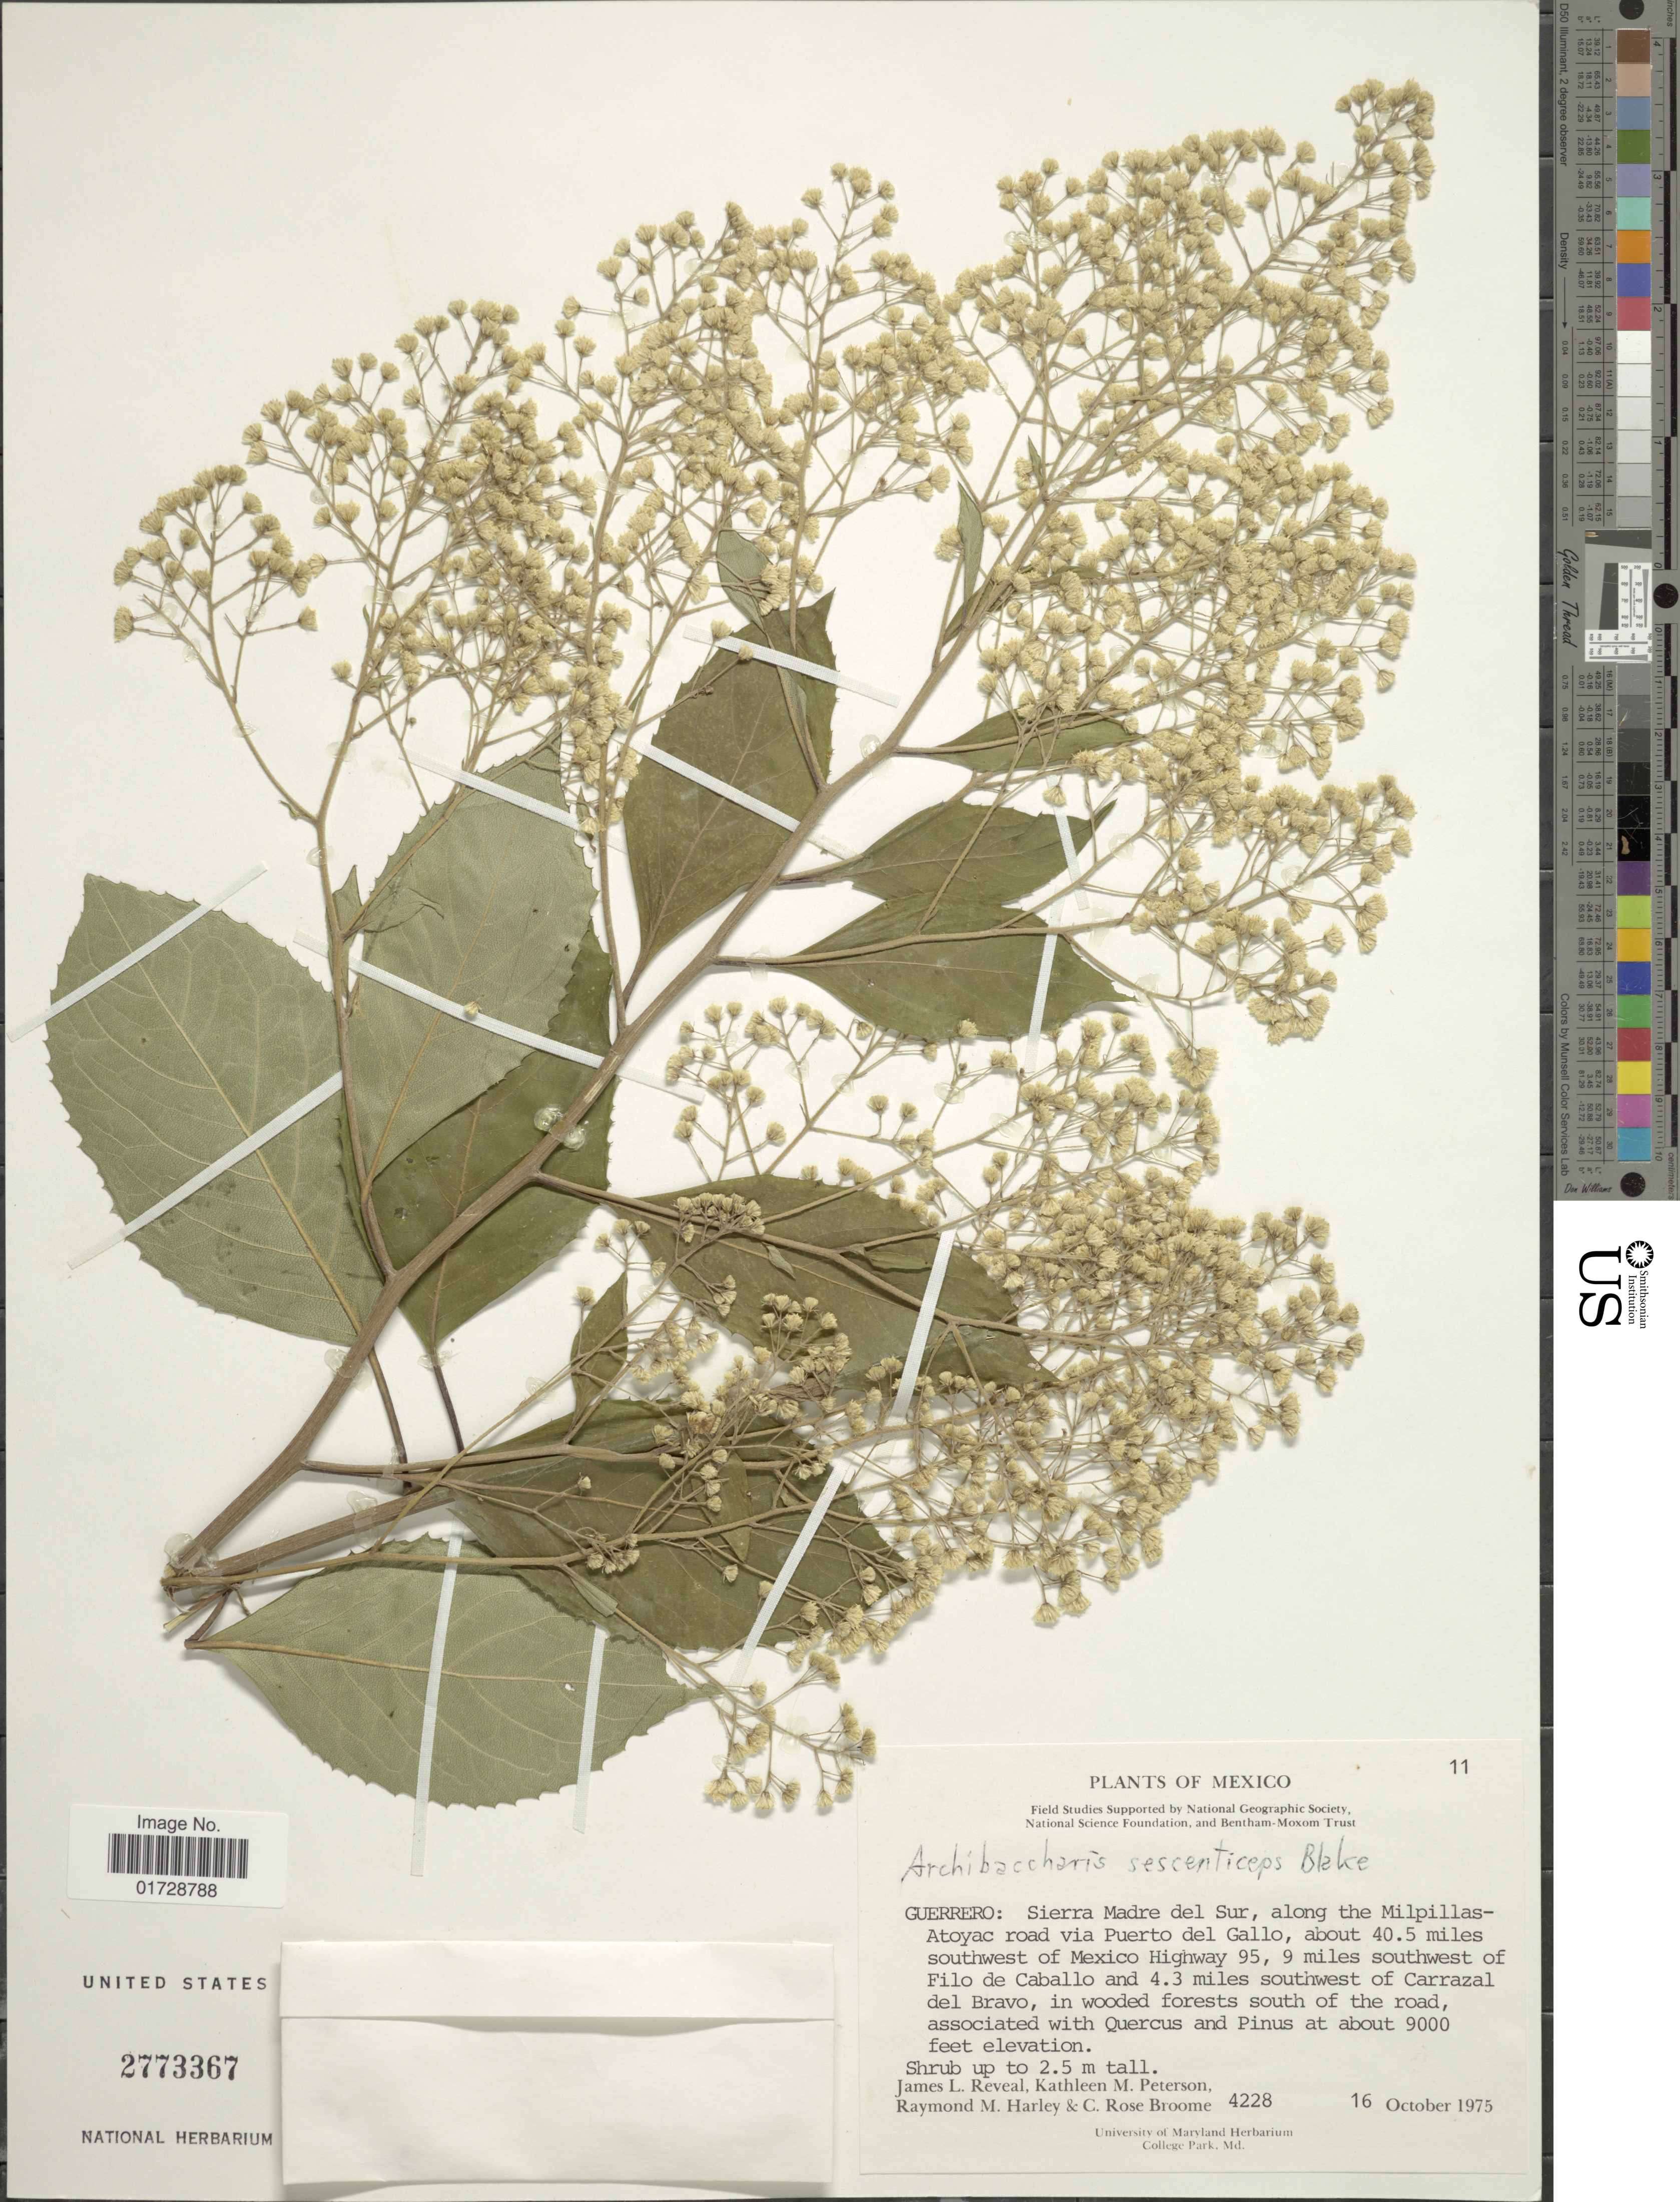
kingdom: Plantae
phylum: Tracheophyta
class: Magnoliopsida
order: Asterales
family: Asteraceae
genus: Archibaccharis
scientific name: Archibaccharis sescenticeps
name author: (S.F. Blake) S.F. Blake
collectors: J. L. Reveal, K. Peterson, R. M. Harley & C. R. Broome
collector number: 4228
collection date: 1975-10-16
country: Mexico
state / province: Guerrero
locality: Sierra Madre del Sur, along the Milpillas-Atoyac road via Puerto del Gallo, about 40.5 miles southwest of Mexico Highway 95, 9 miles southwest of Filo de Caballo and 4.3 miles southwest of Carrazal del Bravo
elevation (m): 2743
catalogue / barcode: US 2773367